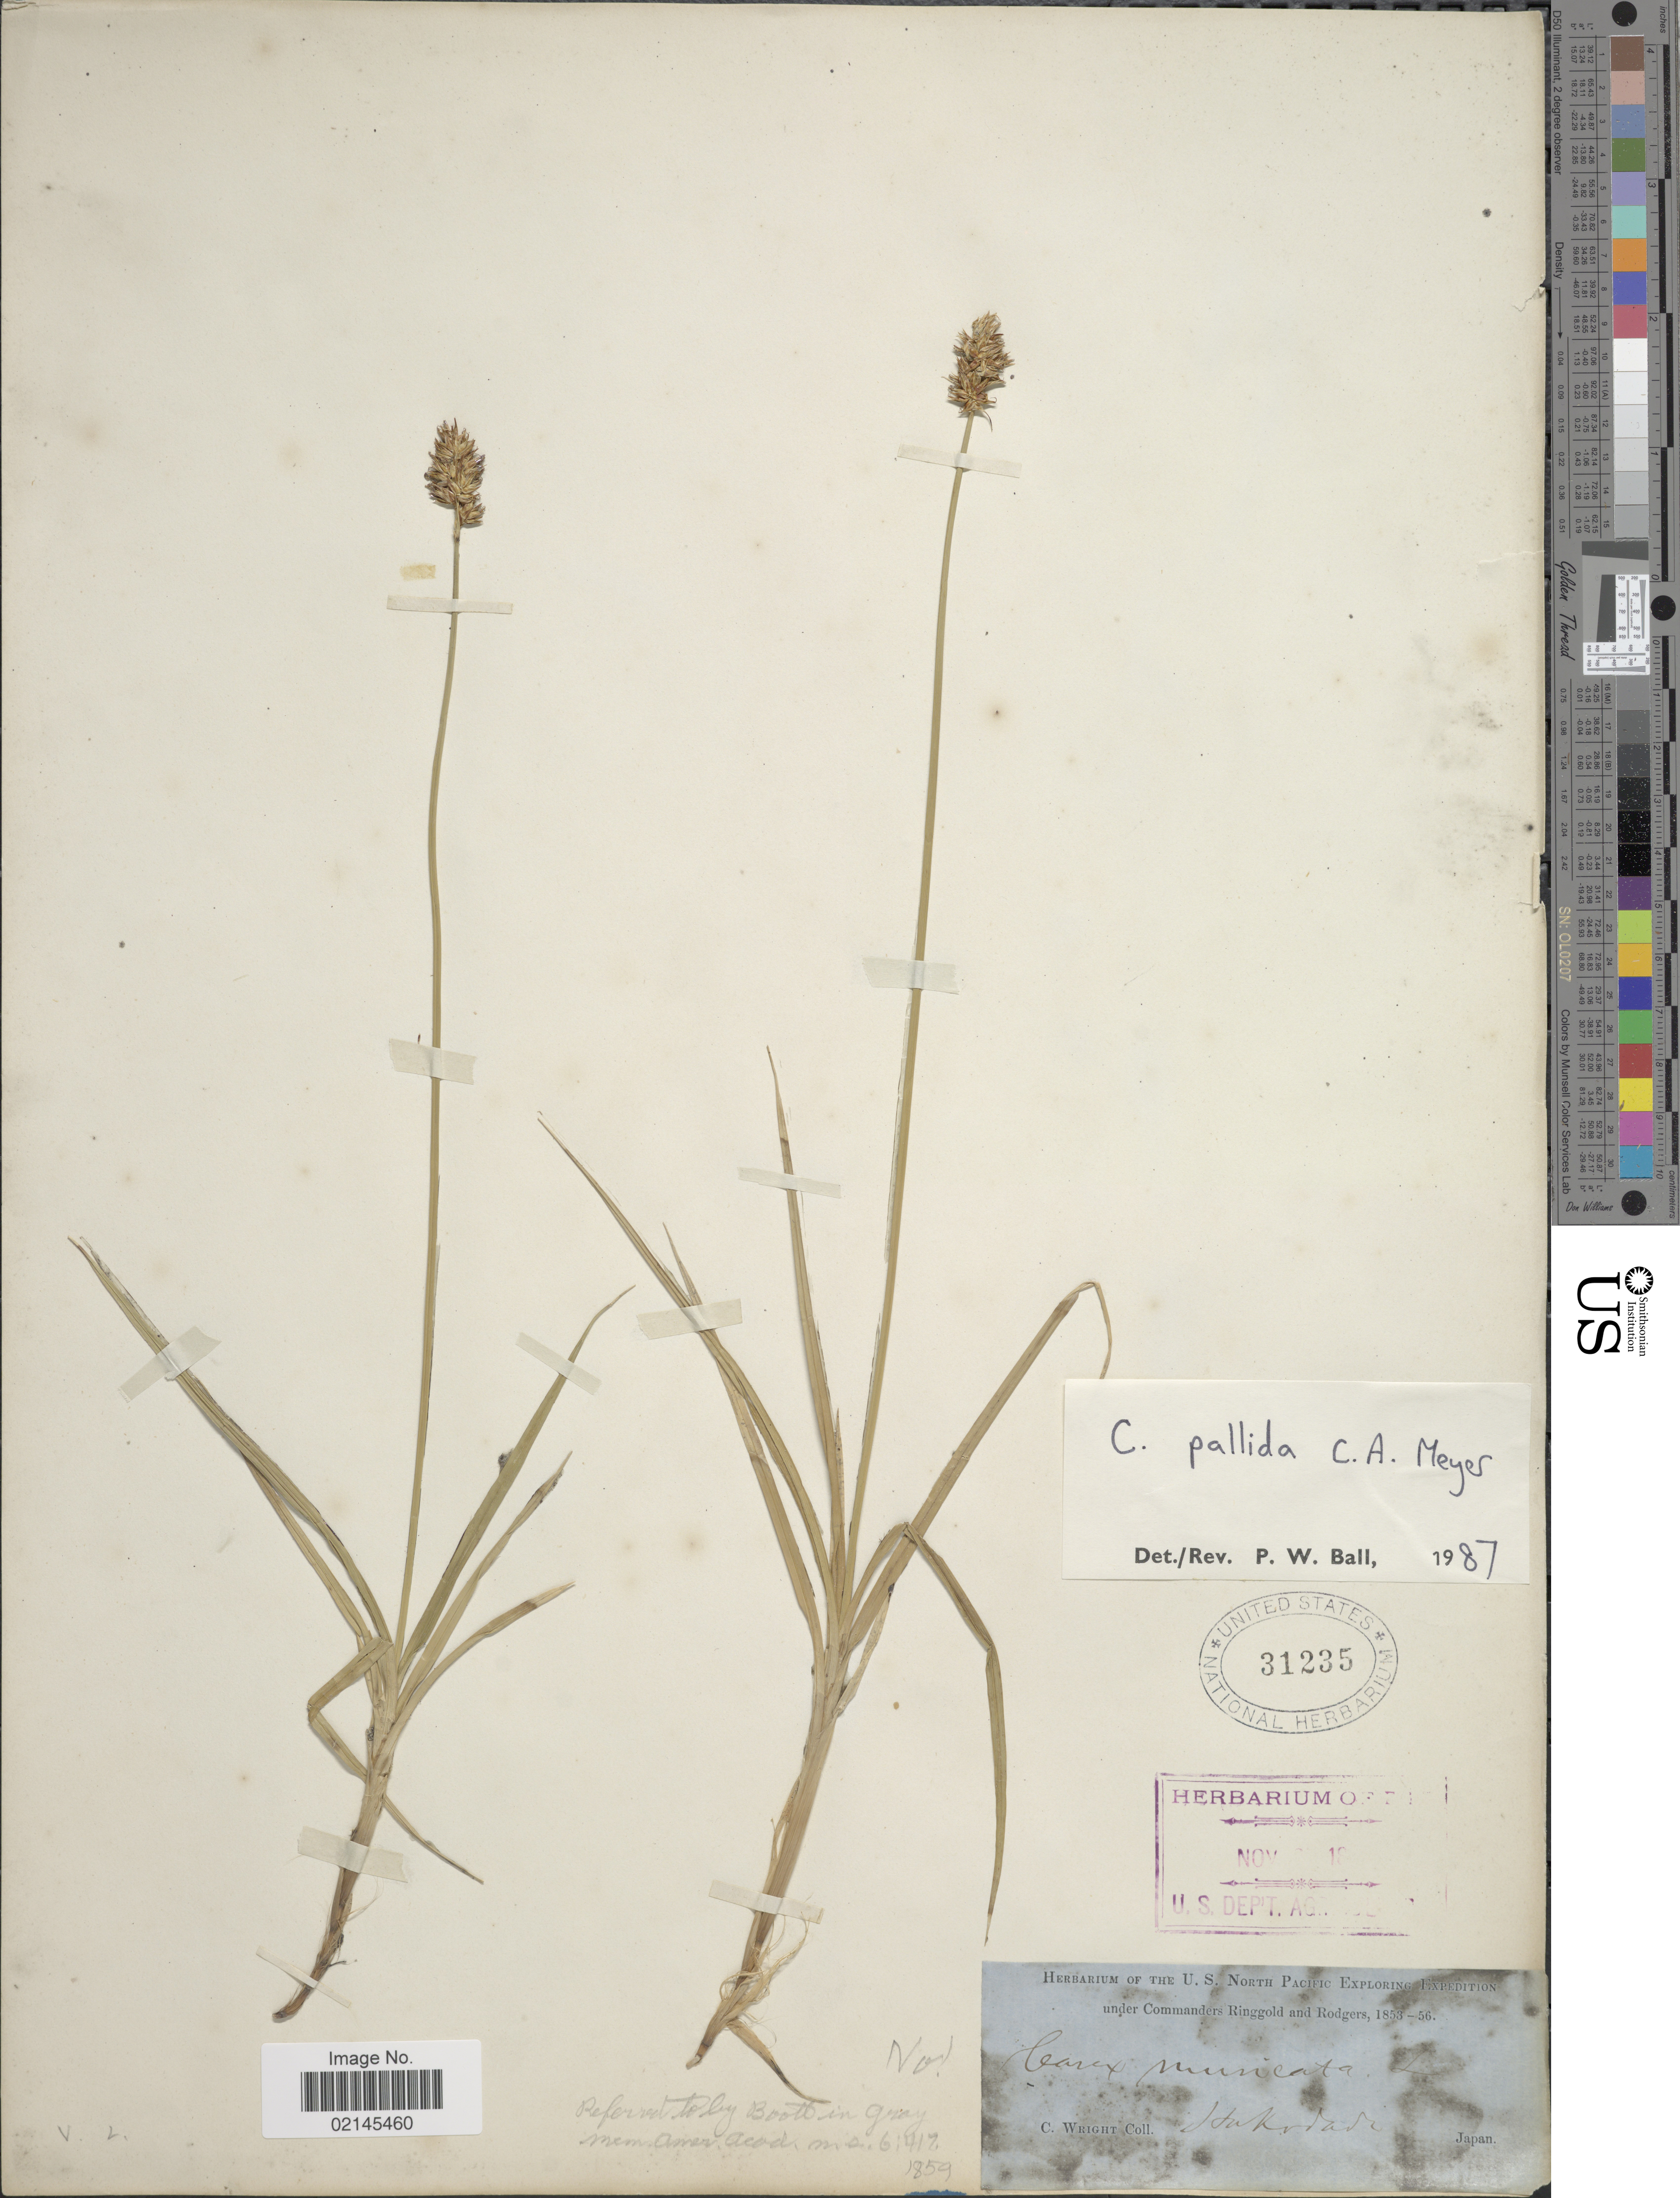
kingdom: Plantae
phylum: Tracheophyta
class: Liliopsida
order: Poales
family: Cyperaceae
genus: Carex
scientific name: Carex pallida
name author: C.A. Mey.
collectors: C. Wright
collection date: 1853/1856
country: Japan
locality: Hakodadi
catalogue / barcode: US 31235